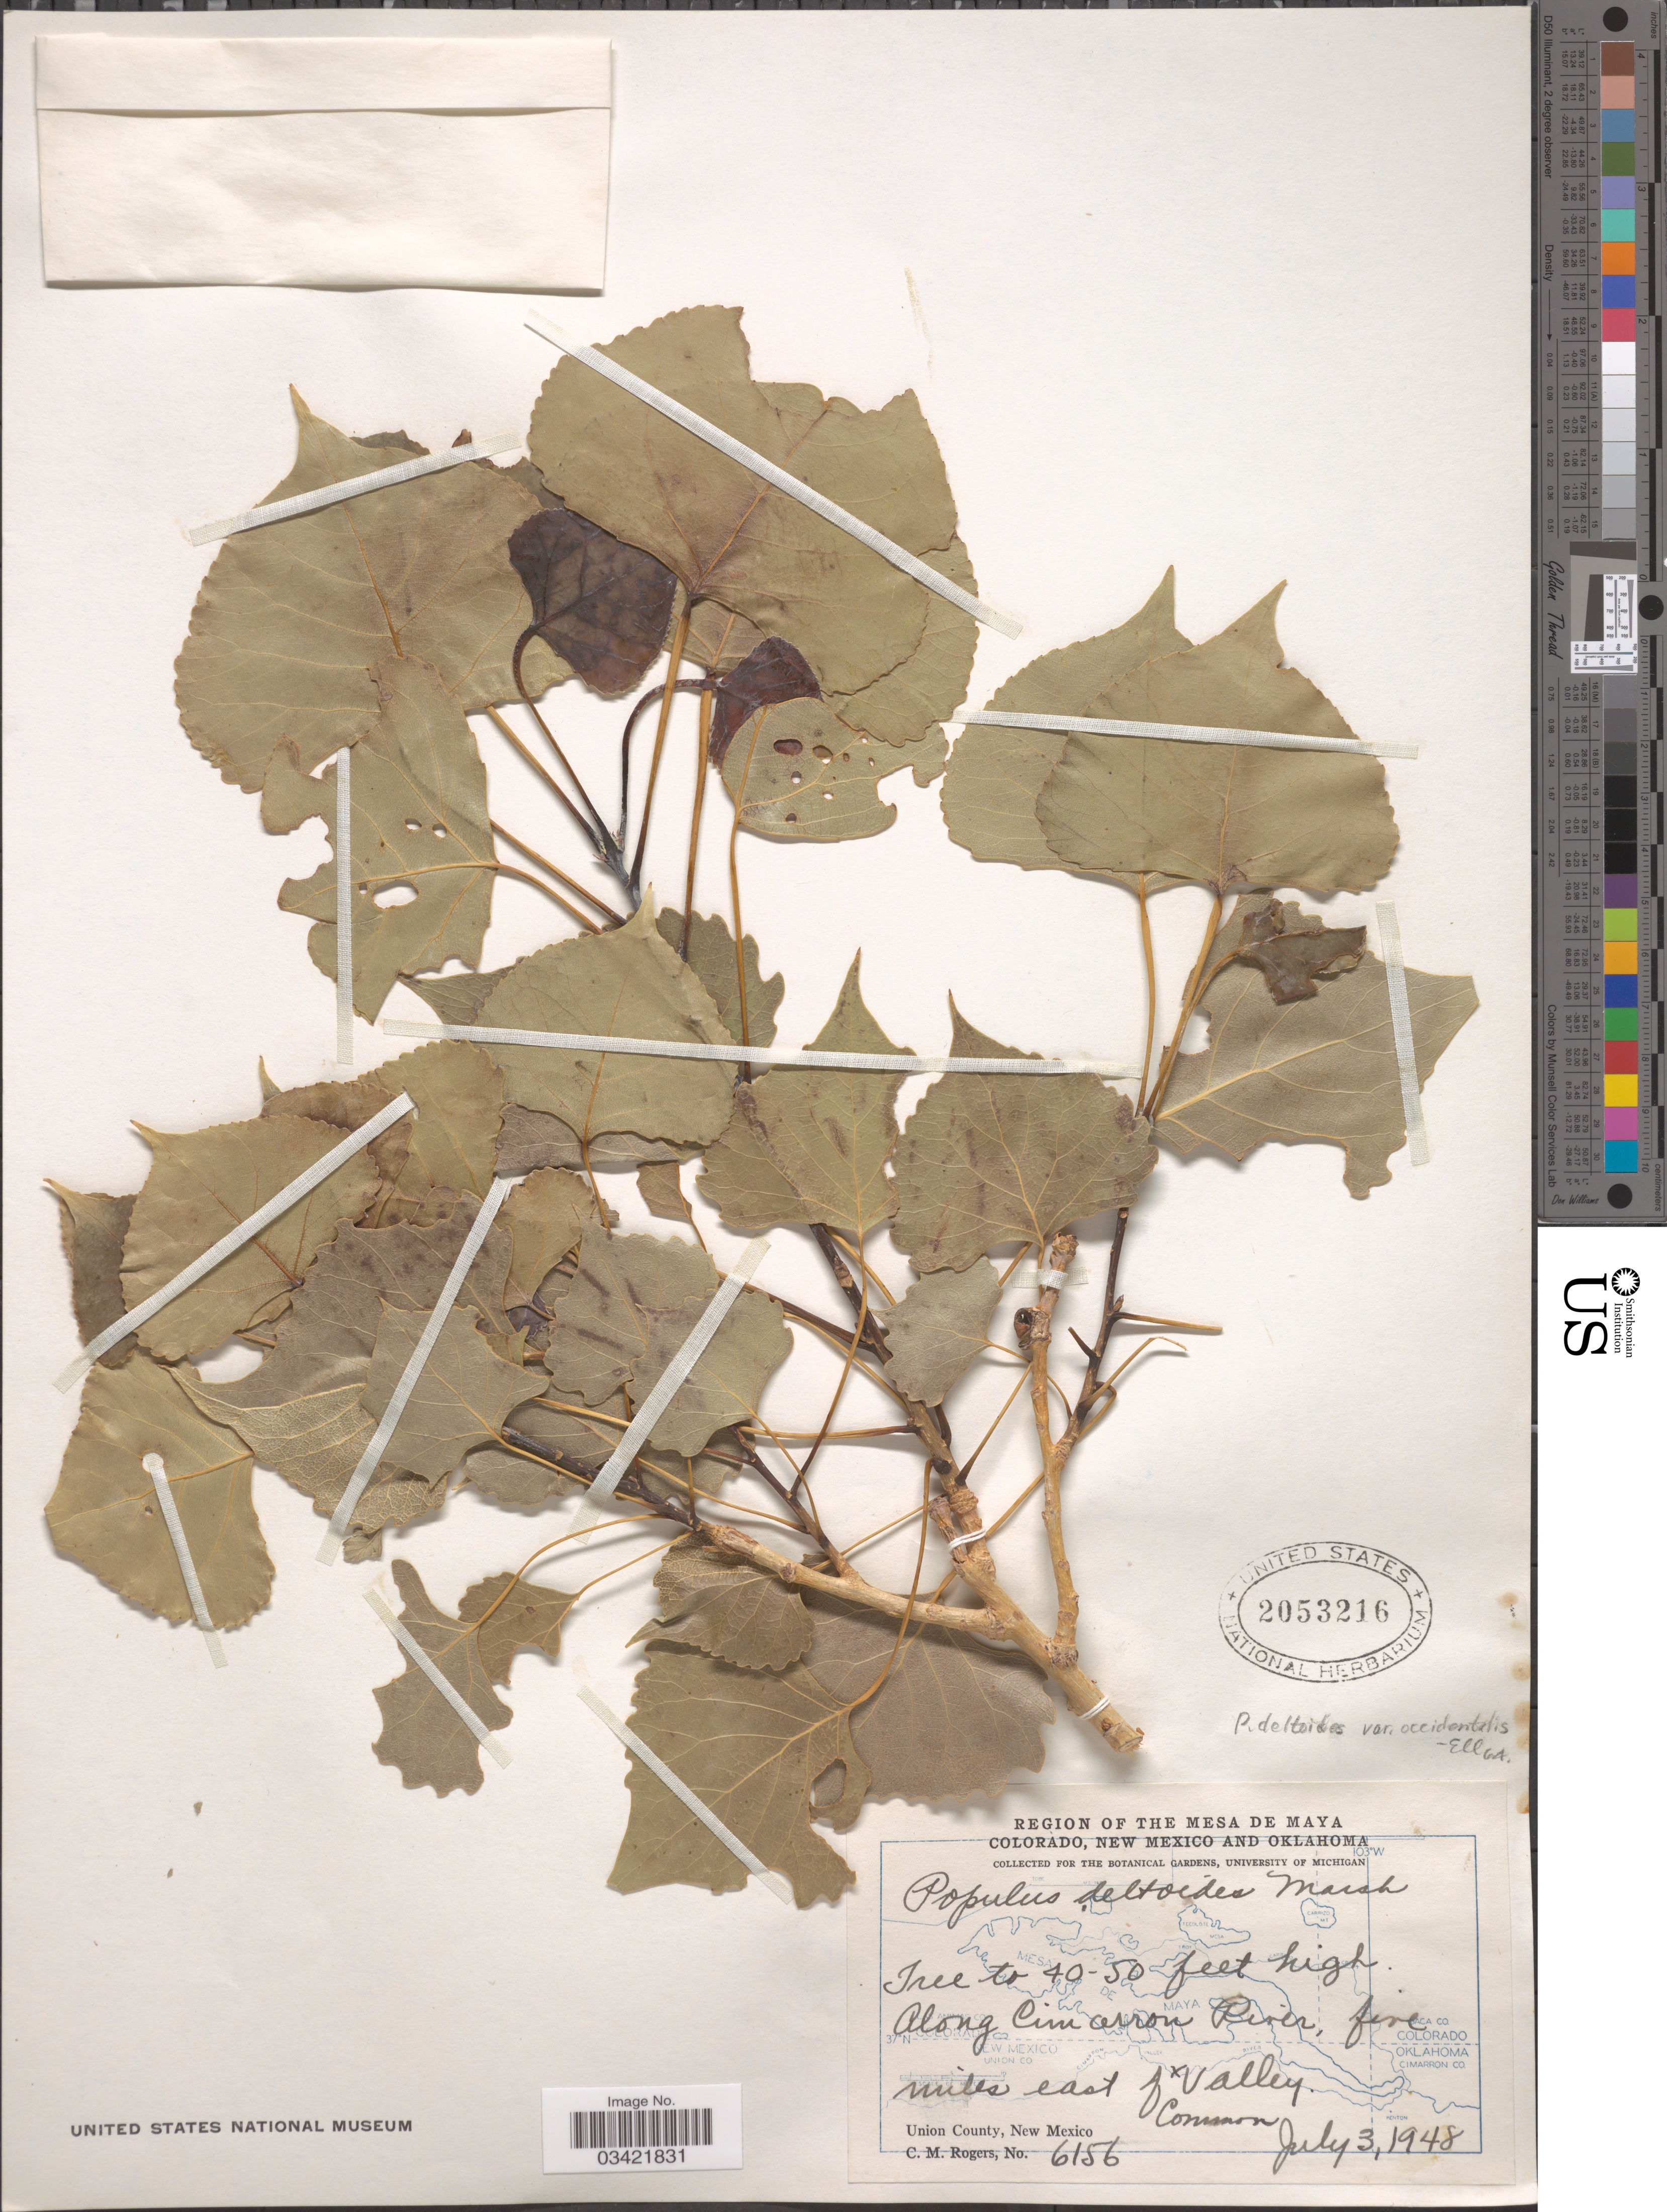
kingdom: Plantae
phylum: Tracheophyta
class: Magnoliopsida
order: Malpighiales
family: Salicaceae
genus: Populus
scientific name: Populus deltoides subsp. monilifera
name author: (Aiton) Eckenw.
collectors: C. M. Rogers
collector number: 6156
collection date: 1948-07-03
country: United States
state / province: New Mexico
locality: Region of the Mesa de Maya. Along Cimarron River, five miles east of Valley. Union County.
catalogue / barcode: US 2053216